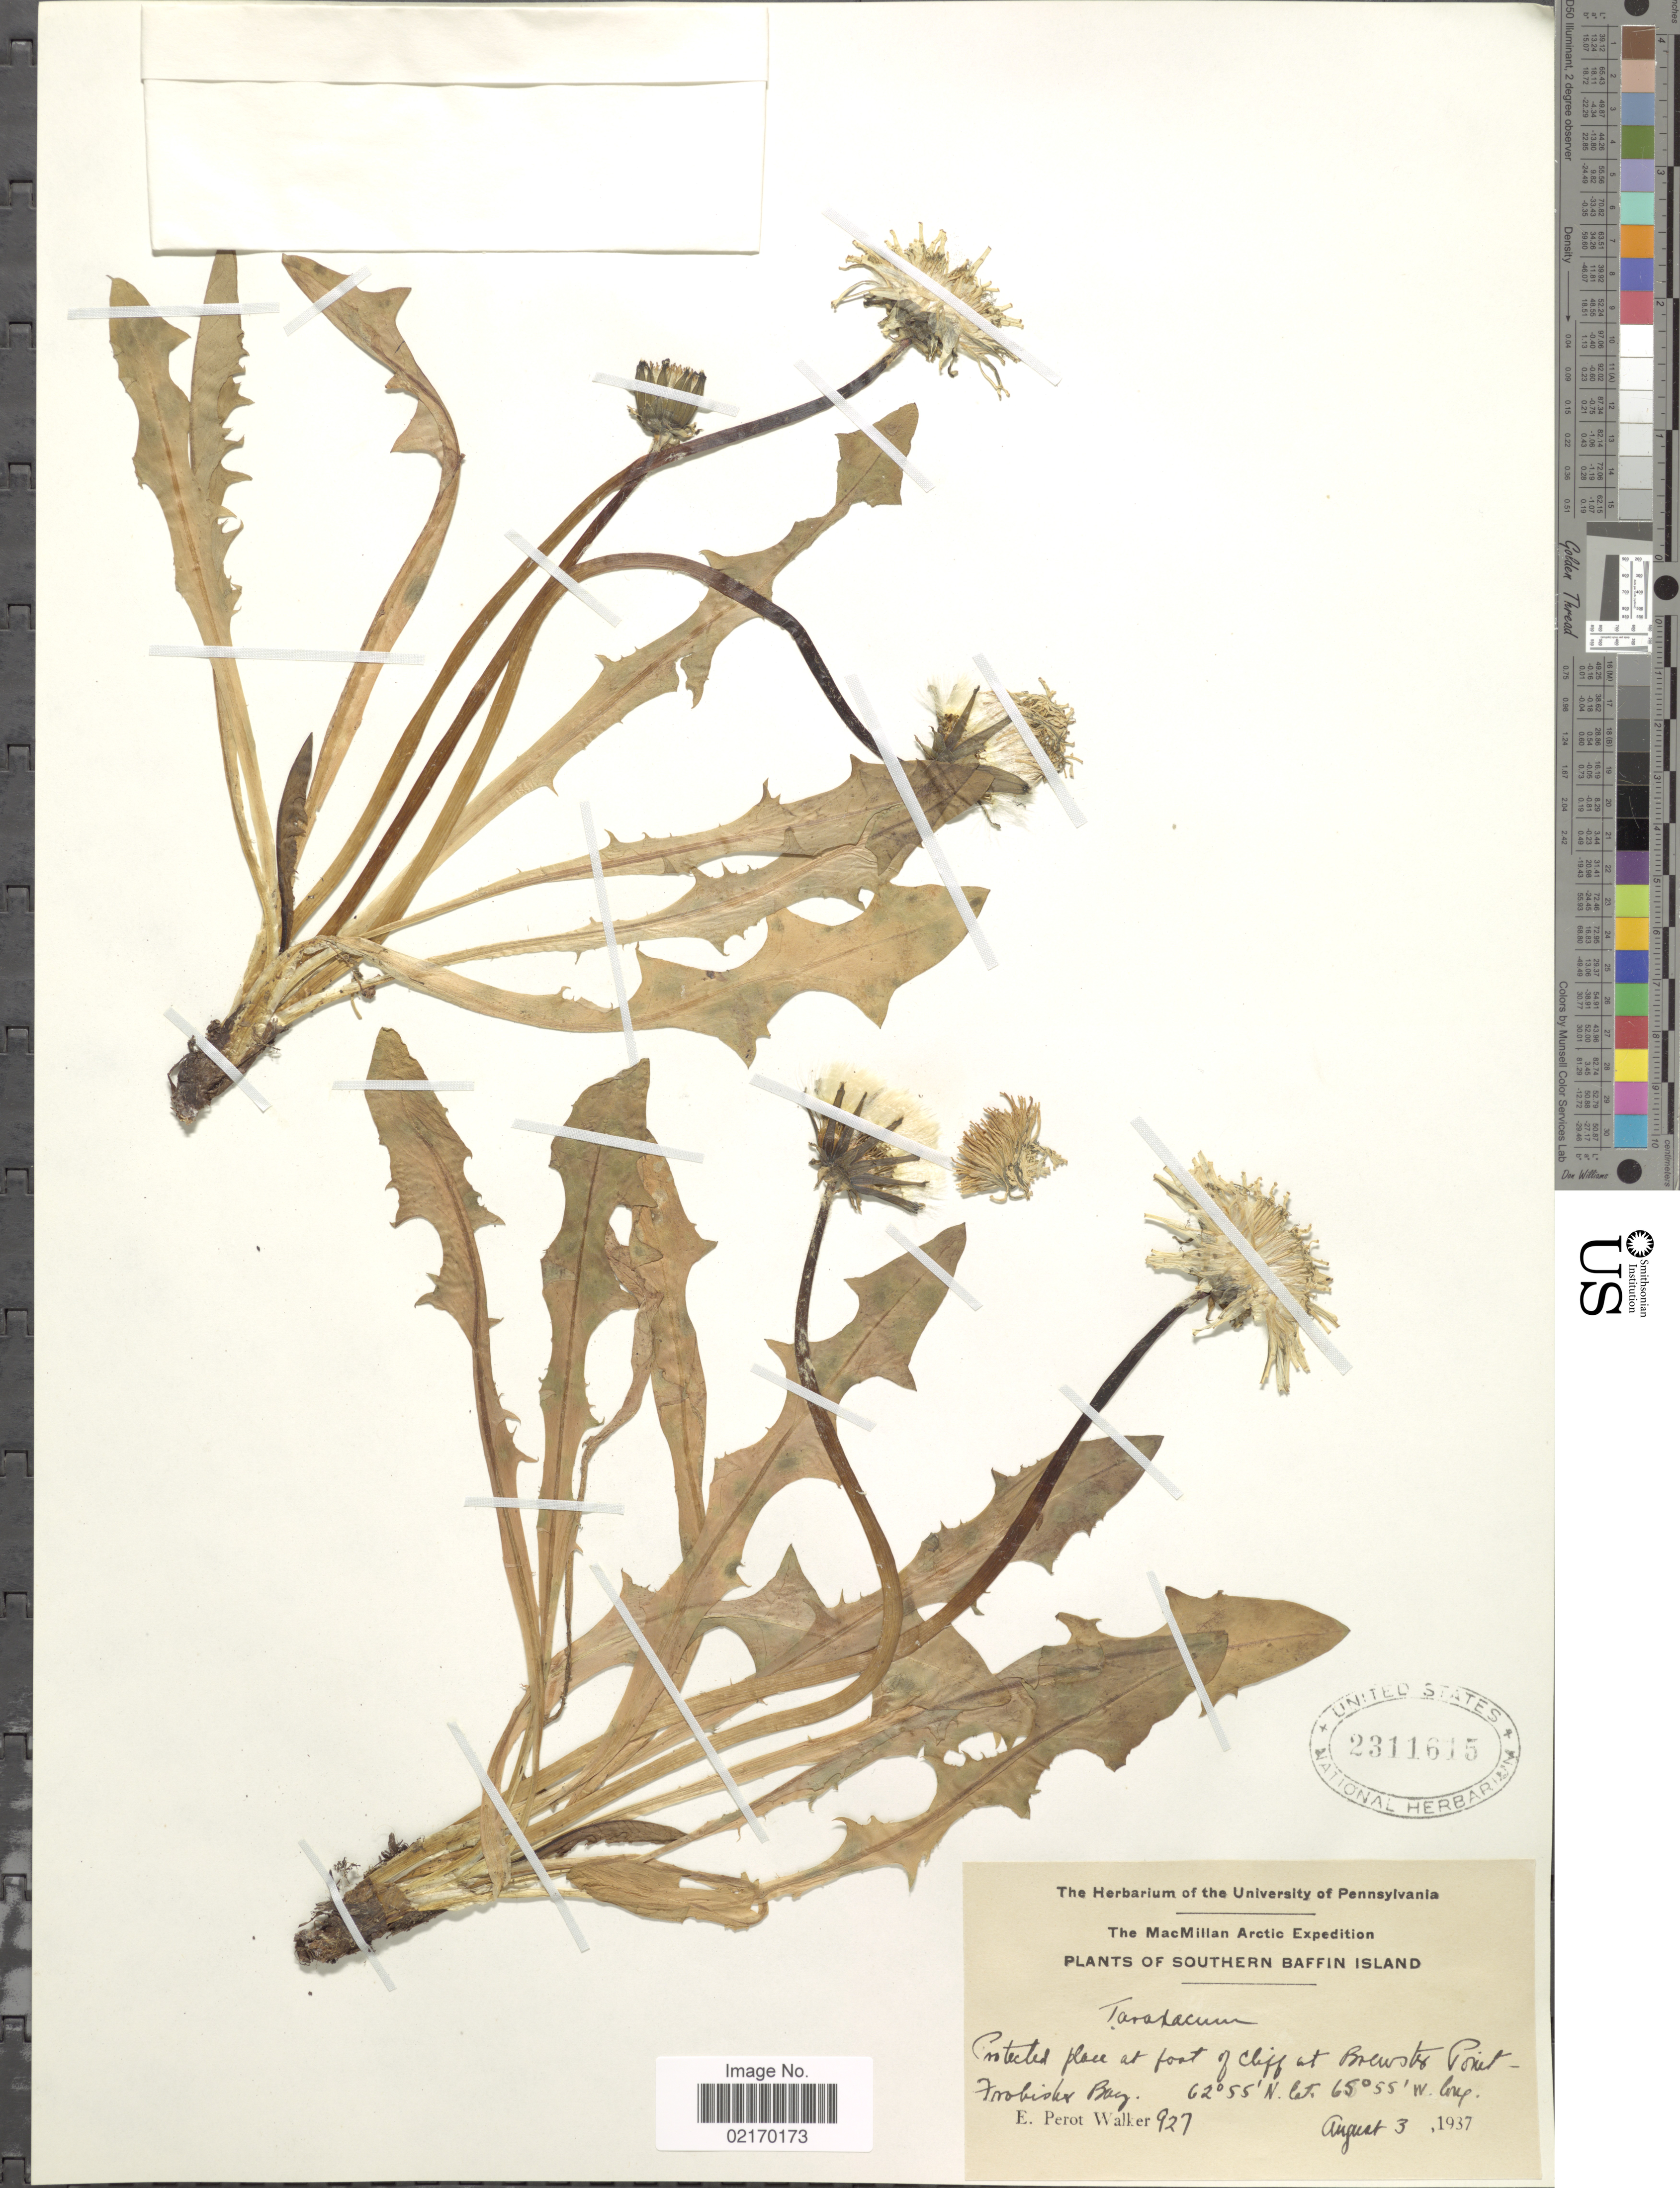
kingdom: Plantae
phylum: Tracheophyta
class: Magnoliopsida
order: Asterales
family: Asteraceae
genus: Taraxacum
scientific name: Taraxacum sp.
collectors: E. P. Walker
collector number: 927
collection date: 1937-08-03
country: Canada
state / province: Nunavut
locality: MacMillan Arctic, Southern Baffin Island, protected place at fort of cliff at Brewster Point in Frobisher Bay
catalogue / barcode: US 2311615